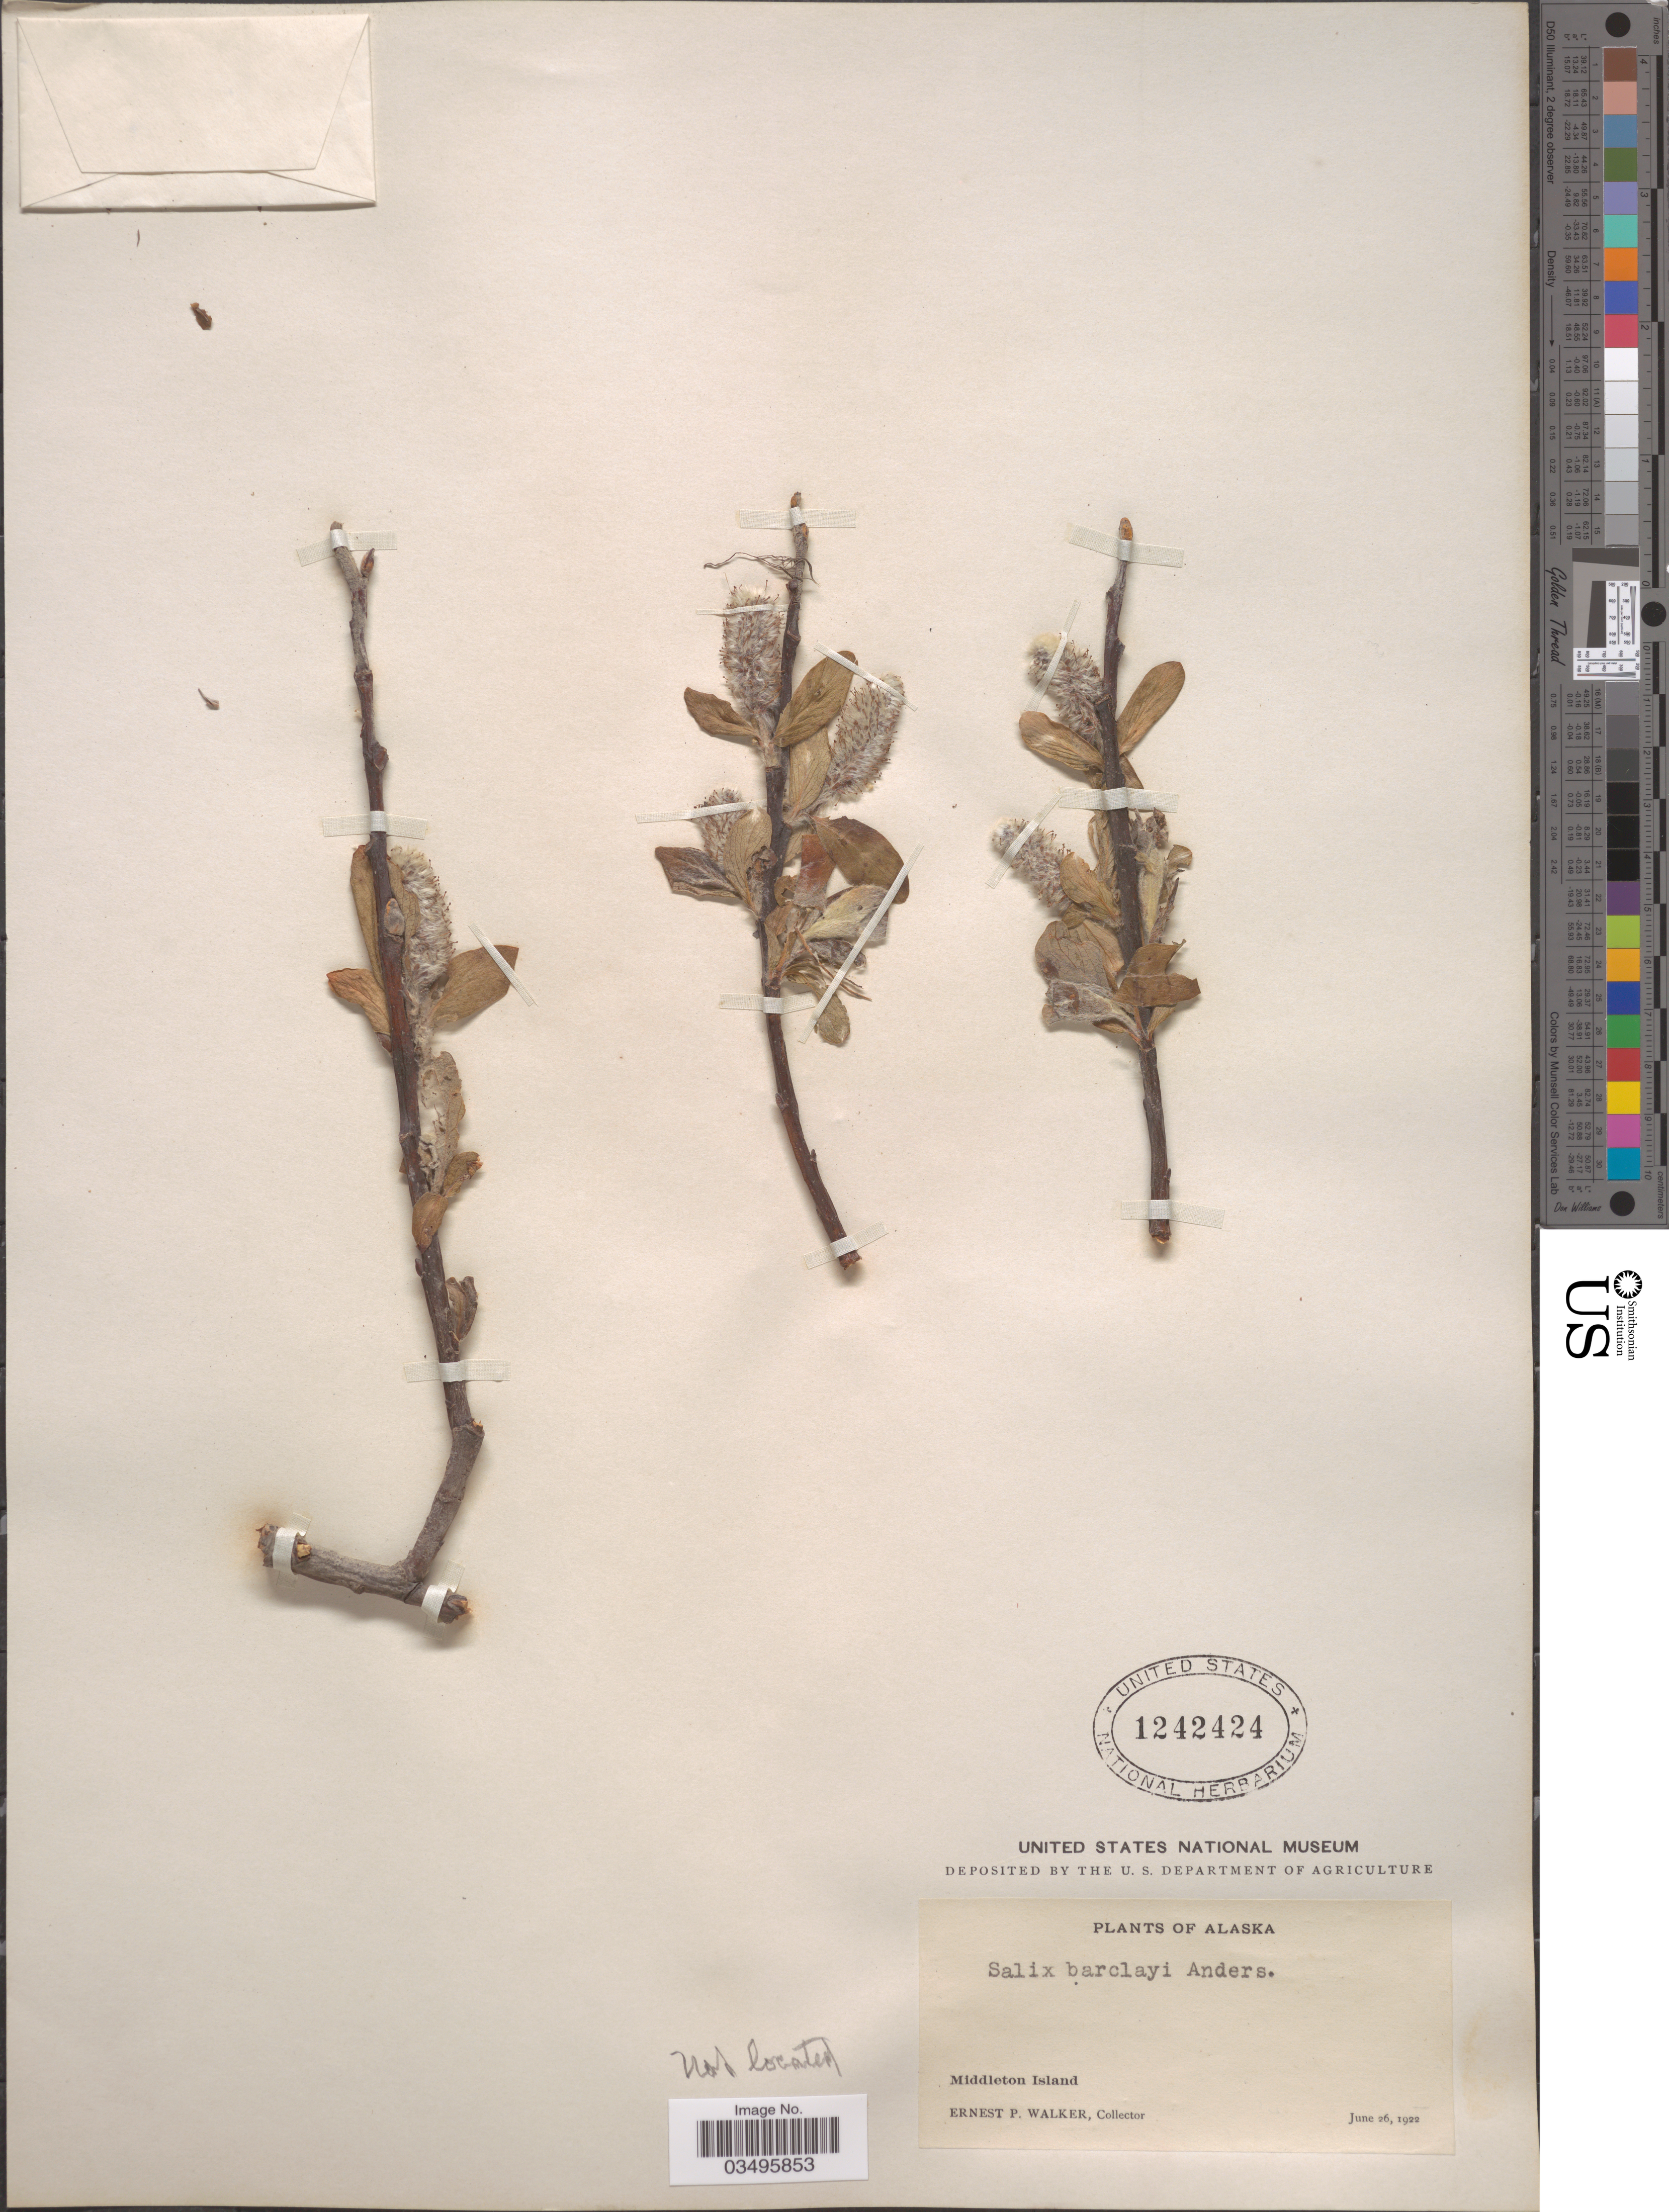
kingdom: Plantae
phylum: Tracheophyta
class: Magnoliopsida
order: Malpighiales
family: Salicaceae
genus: Salix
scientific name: Salix barclayi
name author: Andersson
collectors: E. P. Walker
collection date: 1922-06-26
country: United States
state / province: Alaska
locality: Middleton Island.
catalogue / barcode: US 1242424